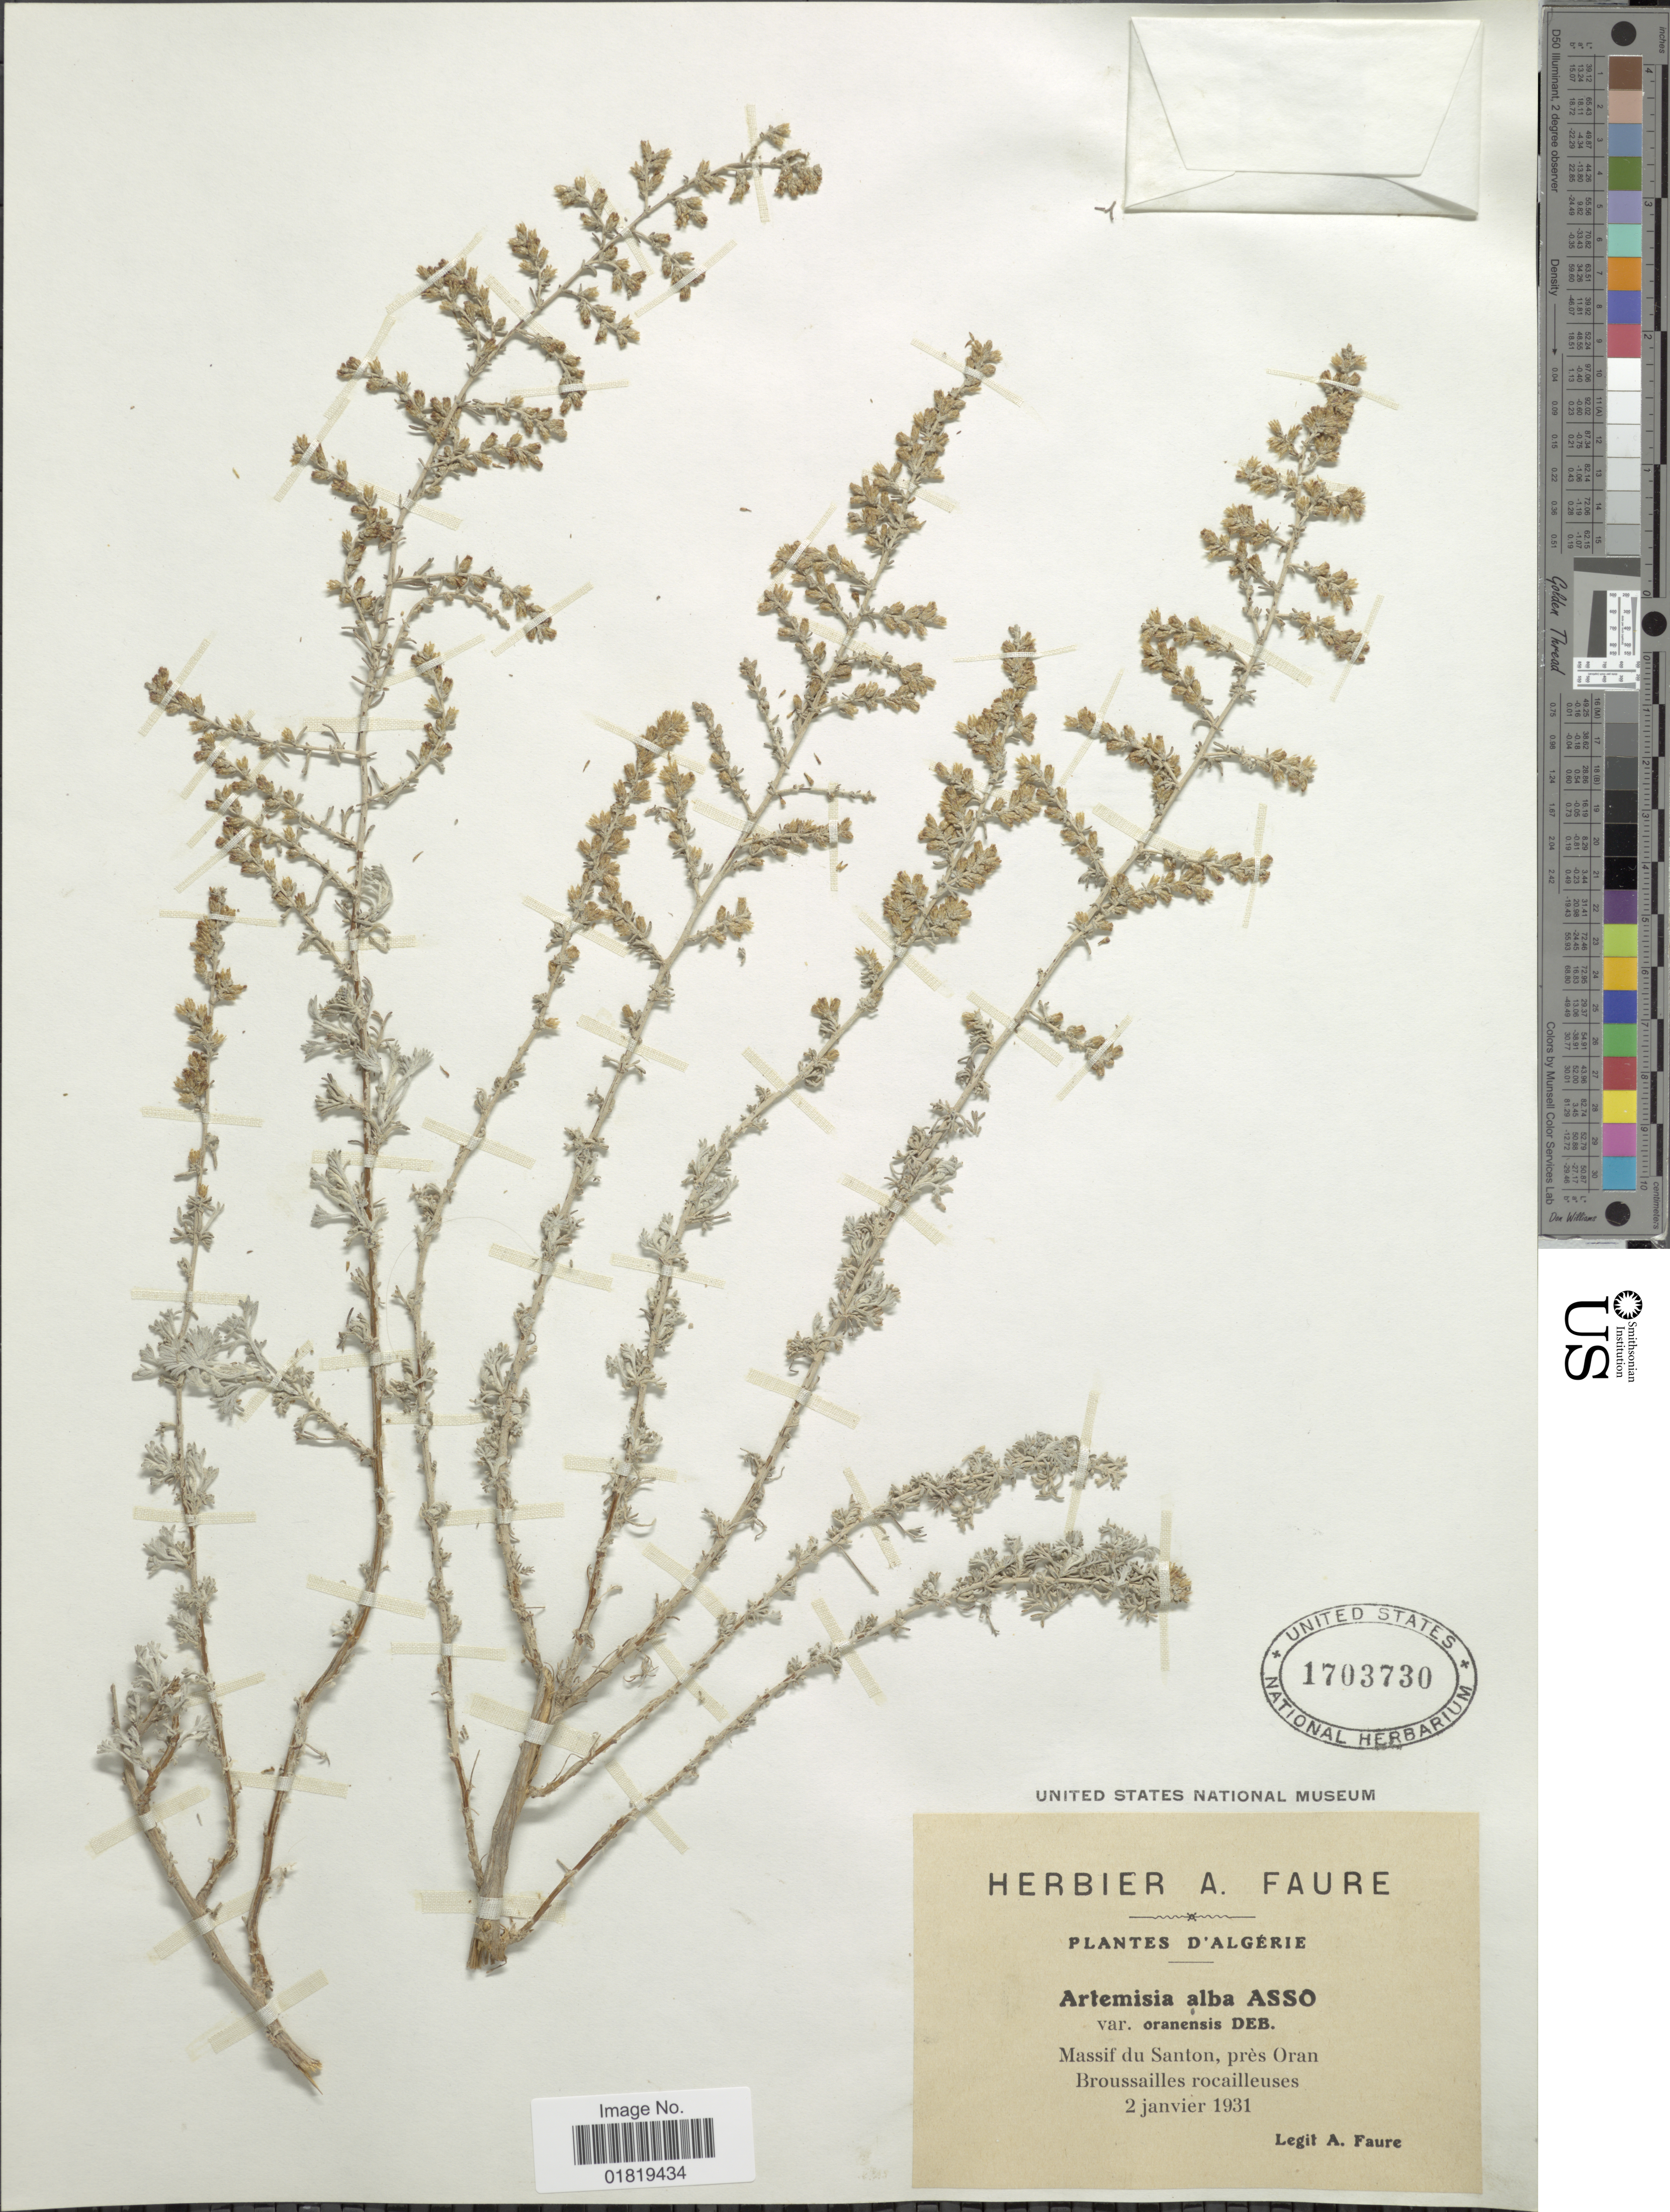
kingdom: Plantae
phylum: Tracheophyta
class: Magnoliopsida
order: Asterales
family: Asteraceae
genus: Artemisia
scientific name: Artemisia alba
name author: Turra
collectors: A. Faure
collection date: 1931-01-02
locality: Massif du Santon, pres Oran Broussailles rocailleuses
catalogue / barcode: US 1703730